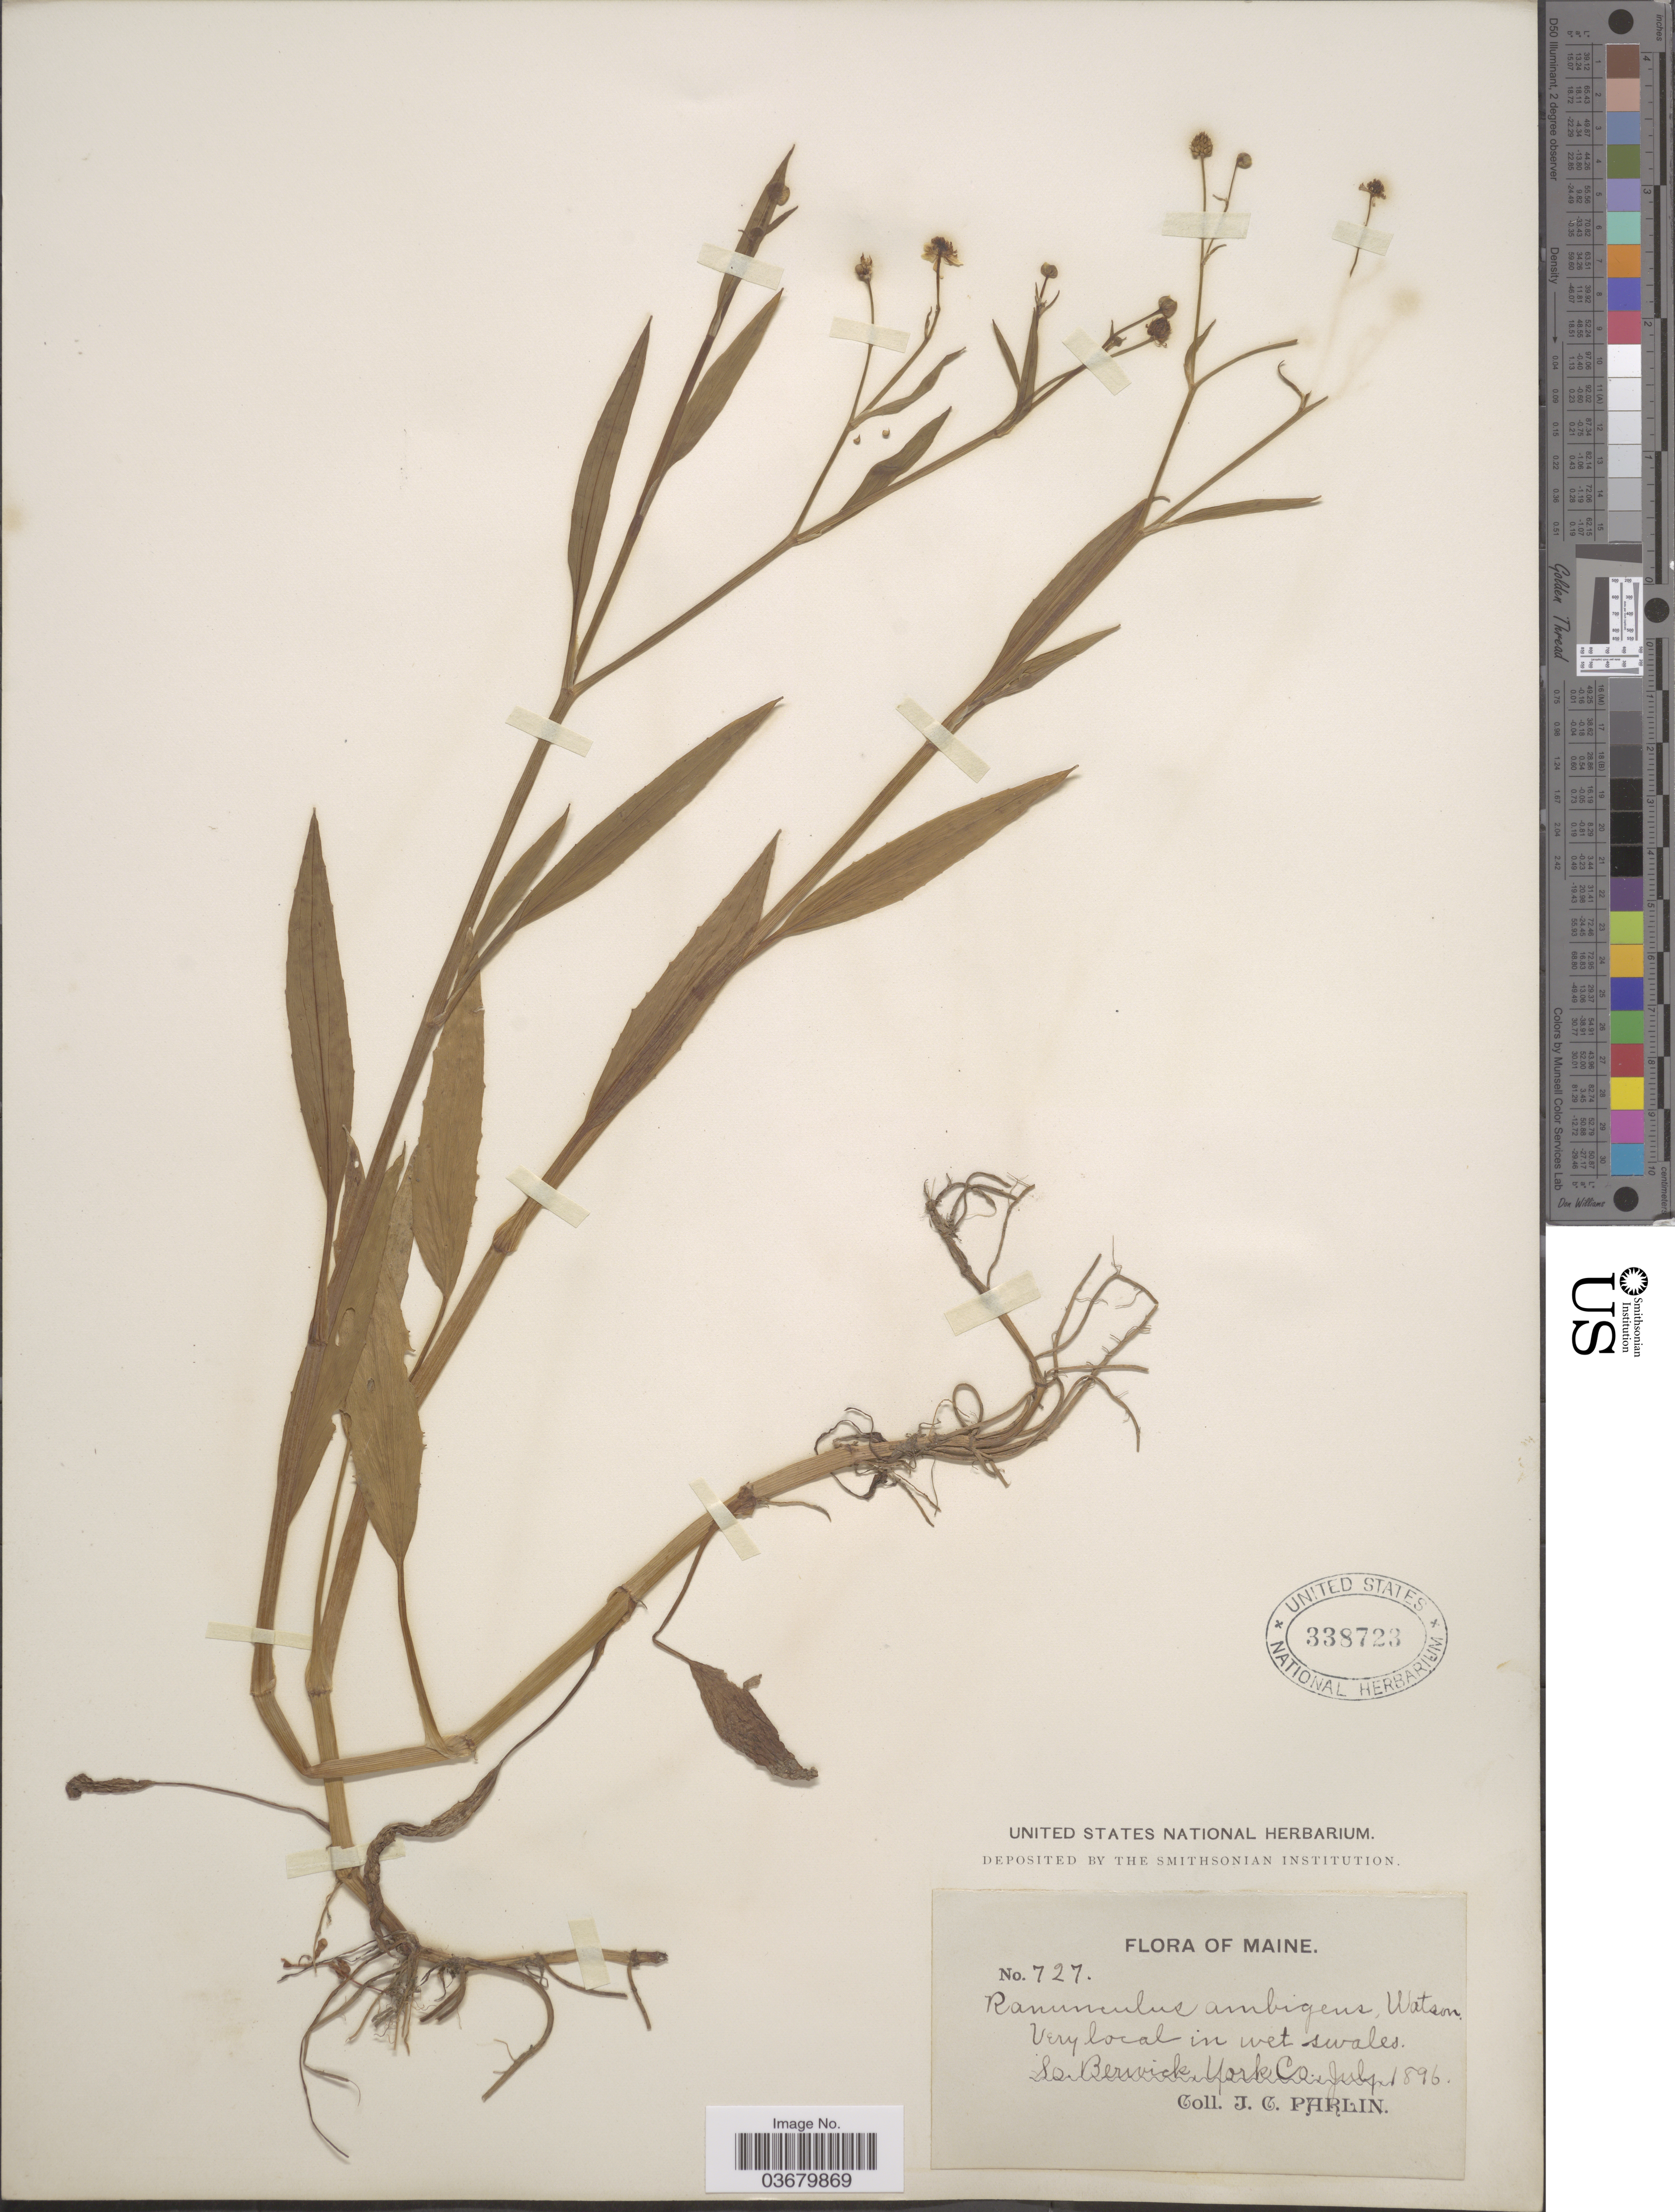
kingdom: Plantae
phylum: Tracheophyta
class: Magnoliopsida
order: Ranunculales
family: Ranunculaceae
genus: Ranunculus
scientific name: Ranunculus ambigens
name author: S. Watson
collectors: J. Phrlin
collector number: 727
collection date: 1896-07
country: United States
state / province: Maine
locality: So. Berwick, York Co.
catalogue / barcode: US 338723